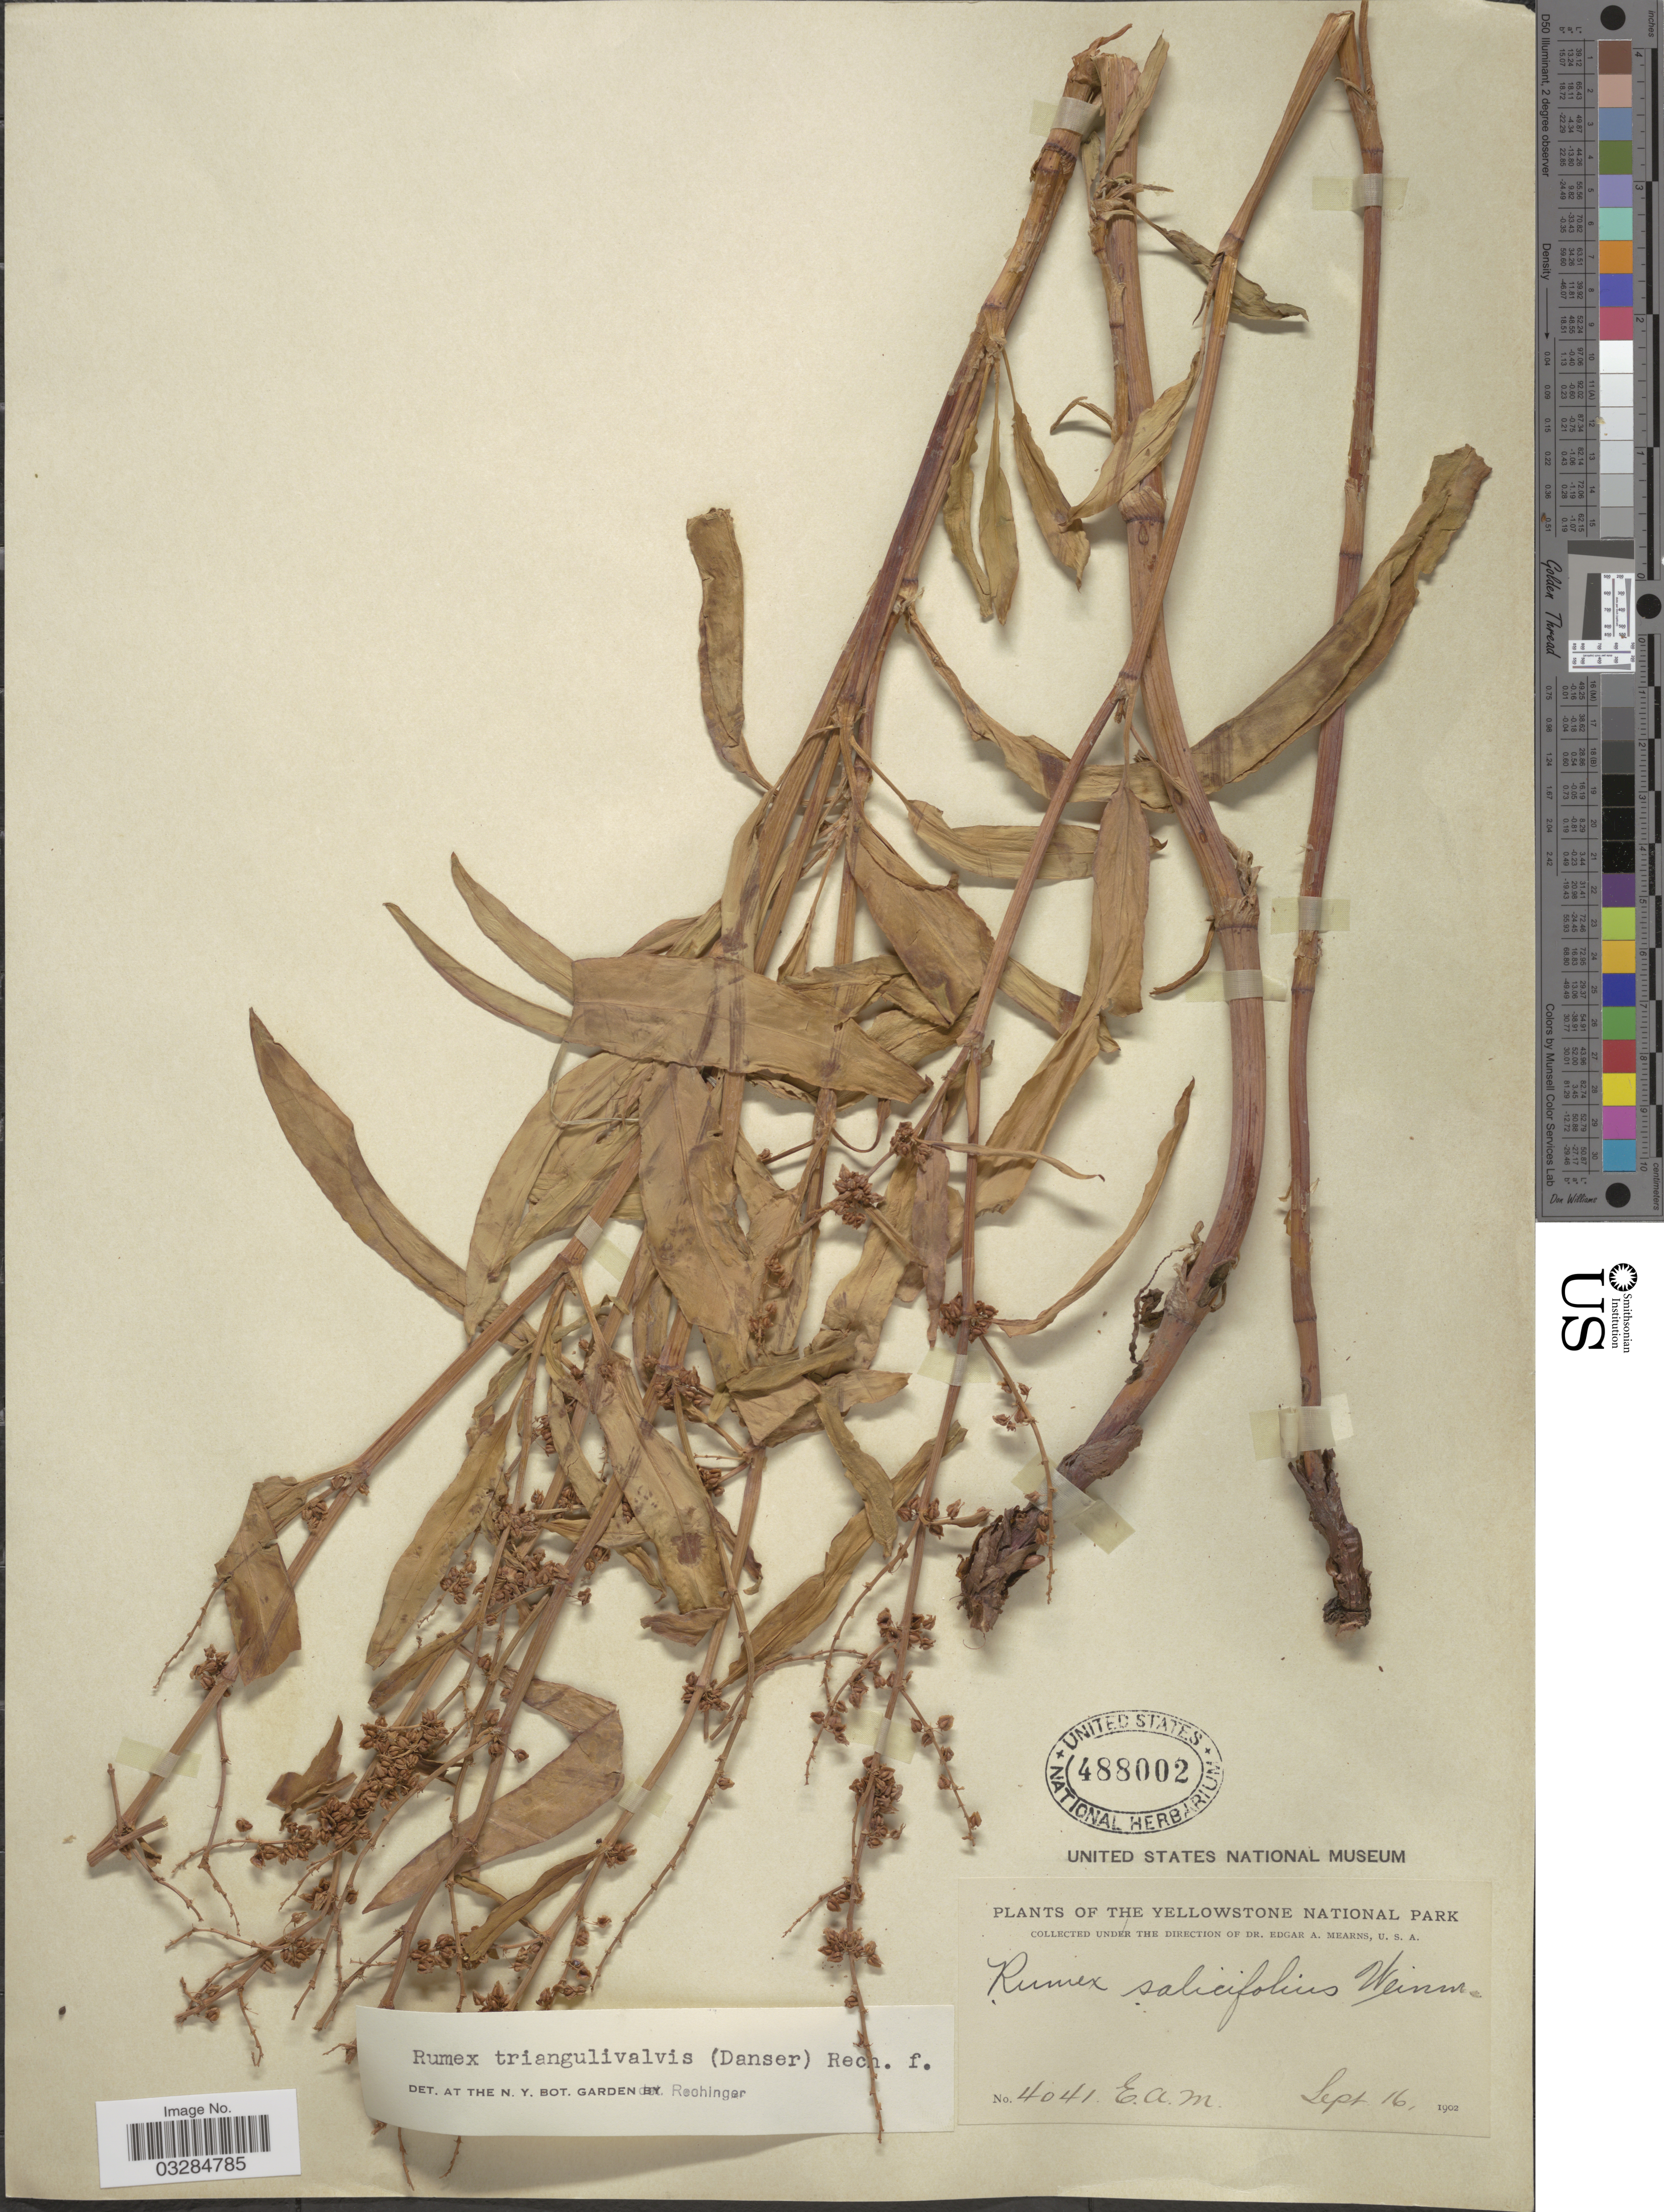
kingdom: Plantae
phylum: Tracheophyta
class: Magnoliopsida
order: Caryophyllales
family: Polygonaceae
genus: Rumex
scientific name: Rumex triangulivalvis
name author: (Danser) Rech. f.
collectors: E. A. Mearns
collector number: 4041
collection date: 1902-09-16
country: United States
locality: The Yellowstone National Park.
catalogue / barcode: US 488002